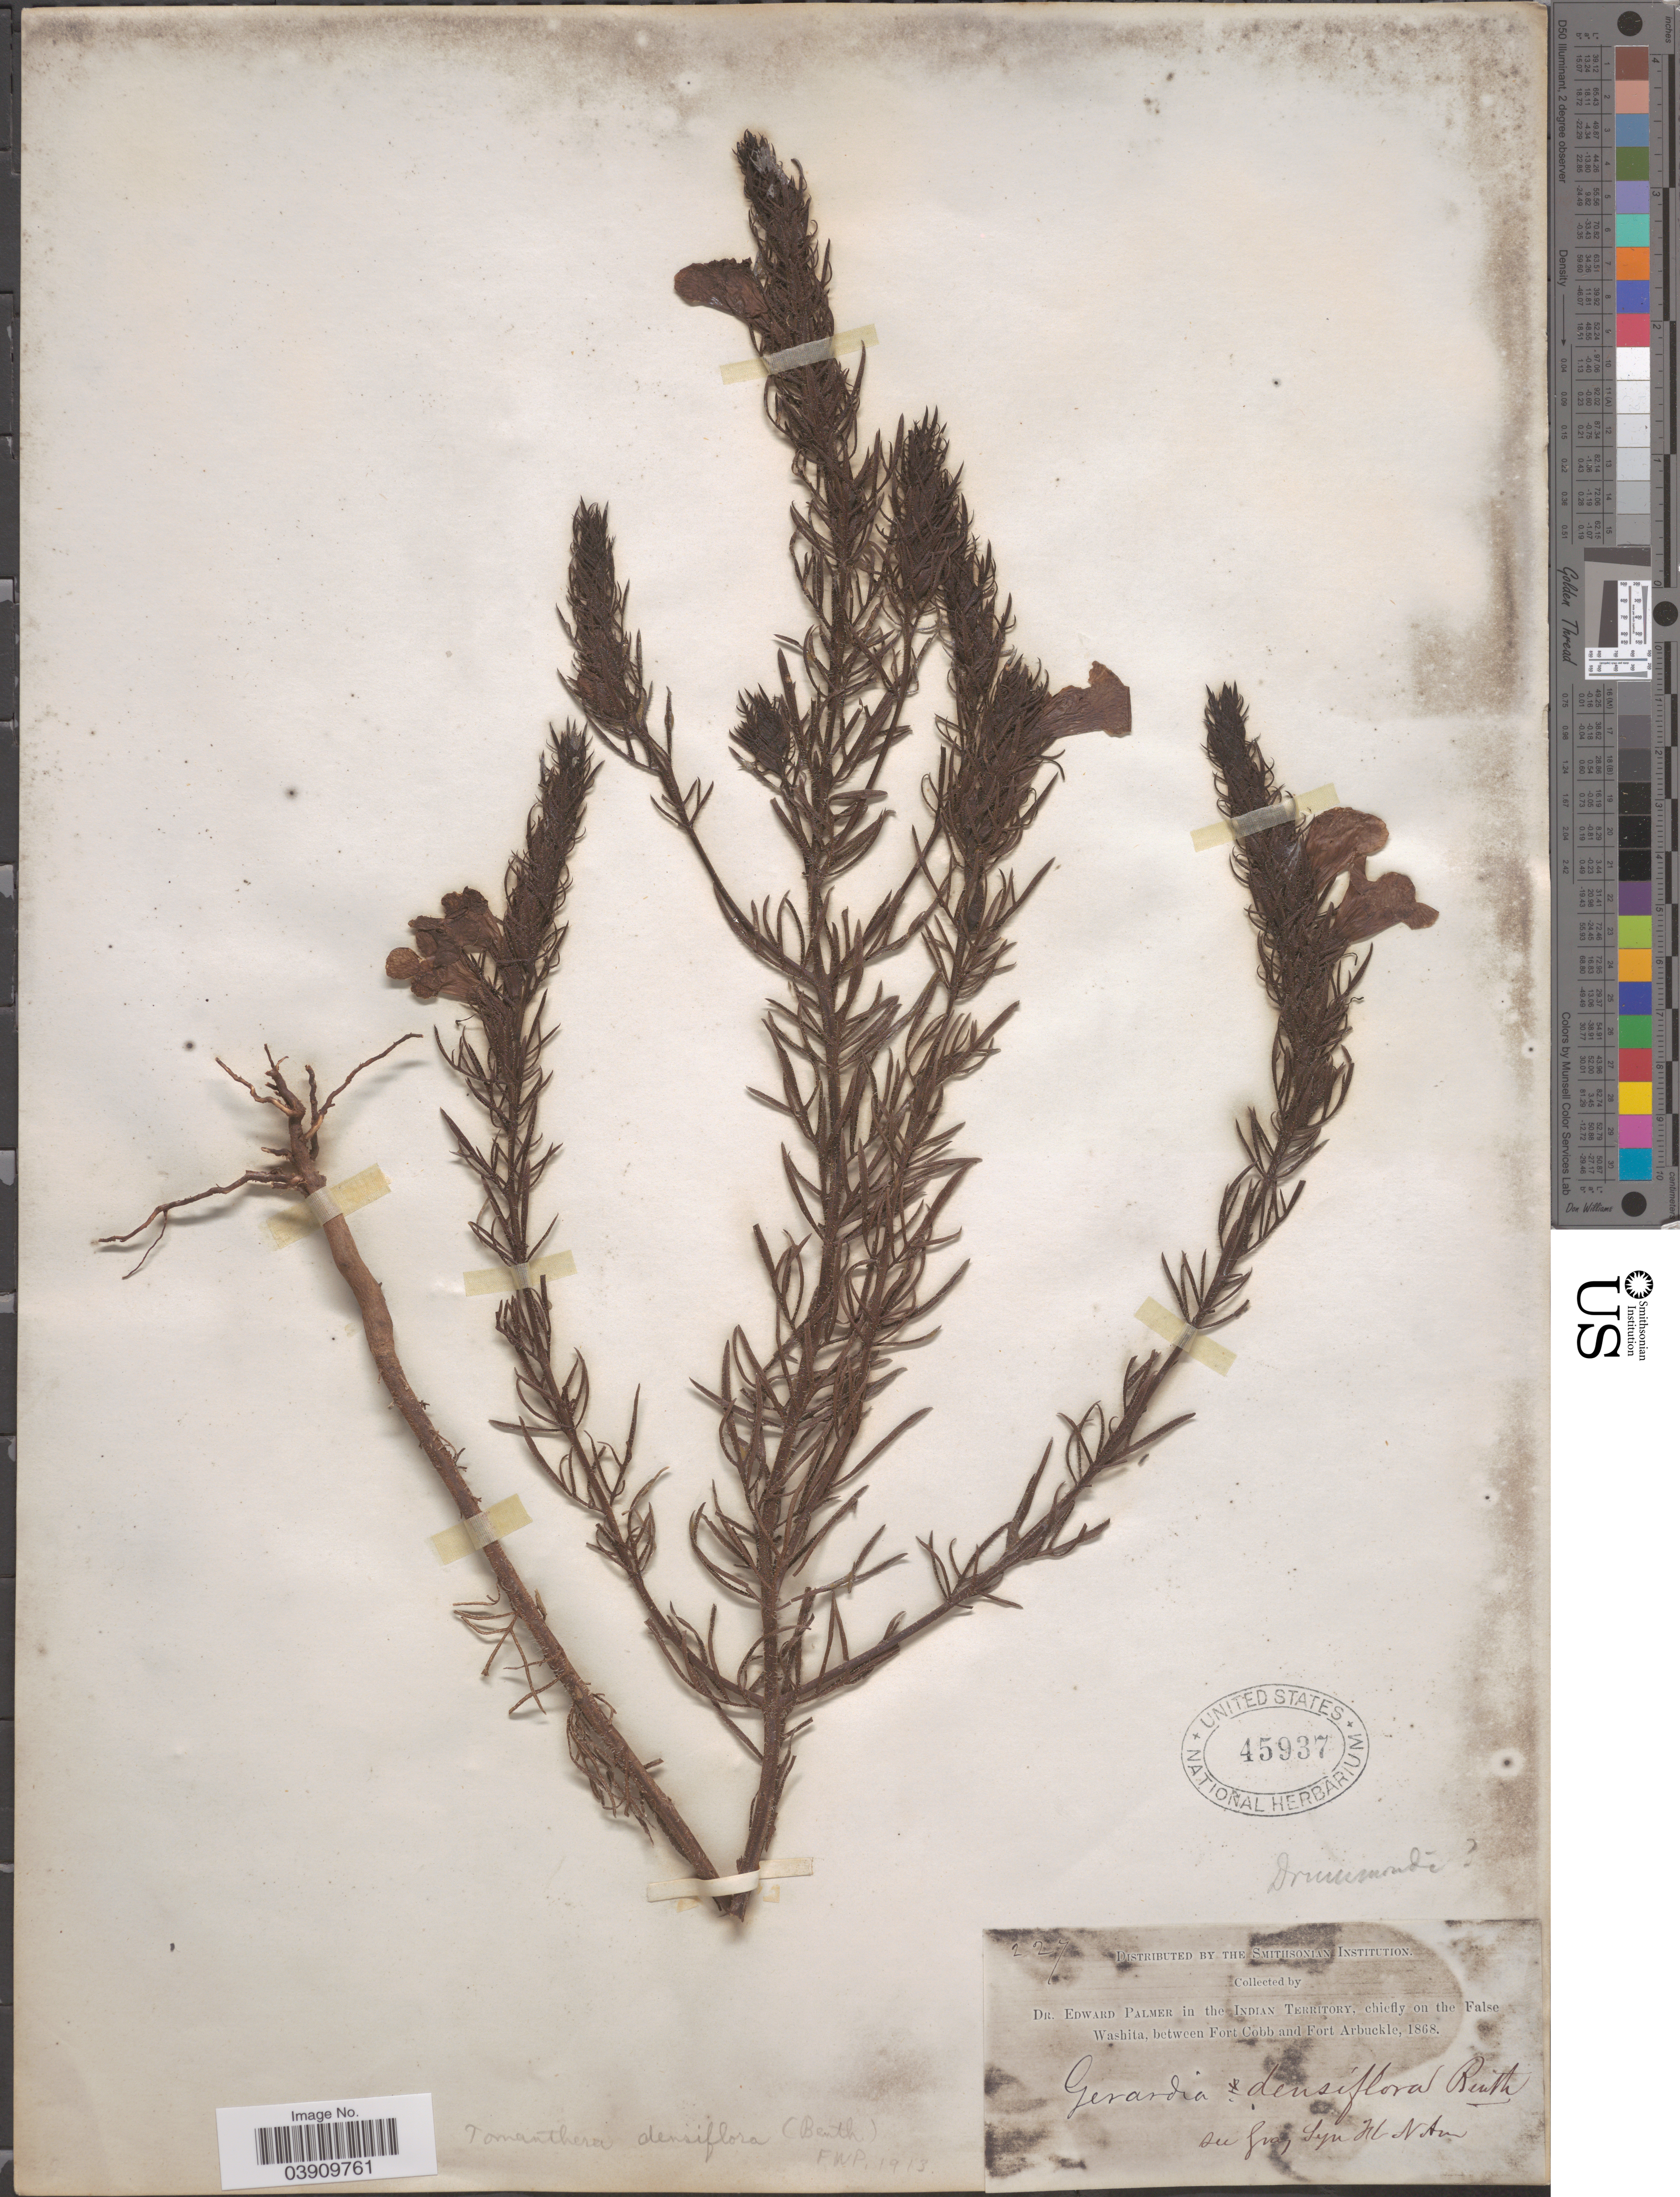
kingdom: Plantae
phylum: Tracheophyta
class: Magnoliopsida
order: Lamiales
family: Orobanchaceae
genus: Brachystigma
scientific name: Brachystigma wrightii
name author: (A. Gray) Pennell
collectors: E. Palmer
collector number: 227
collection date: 1868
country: United States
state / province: Oklahoma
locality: Indian Territory, chiefly on the False Washita, between Fort Cobb and Fort Arbuckle.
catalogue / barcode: US 45937